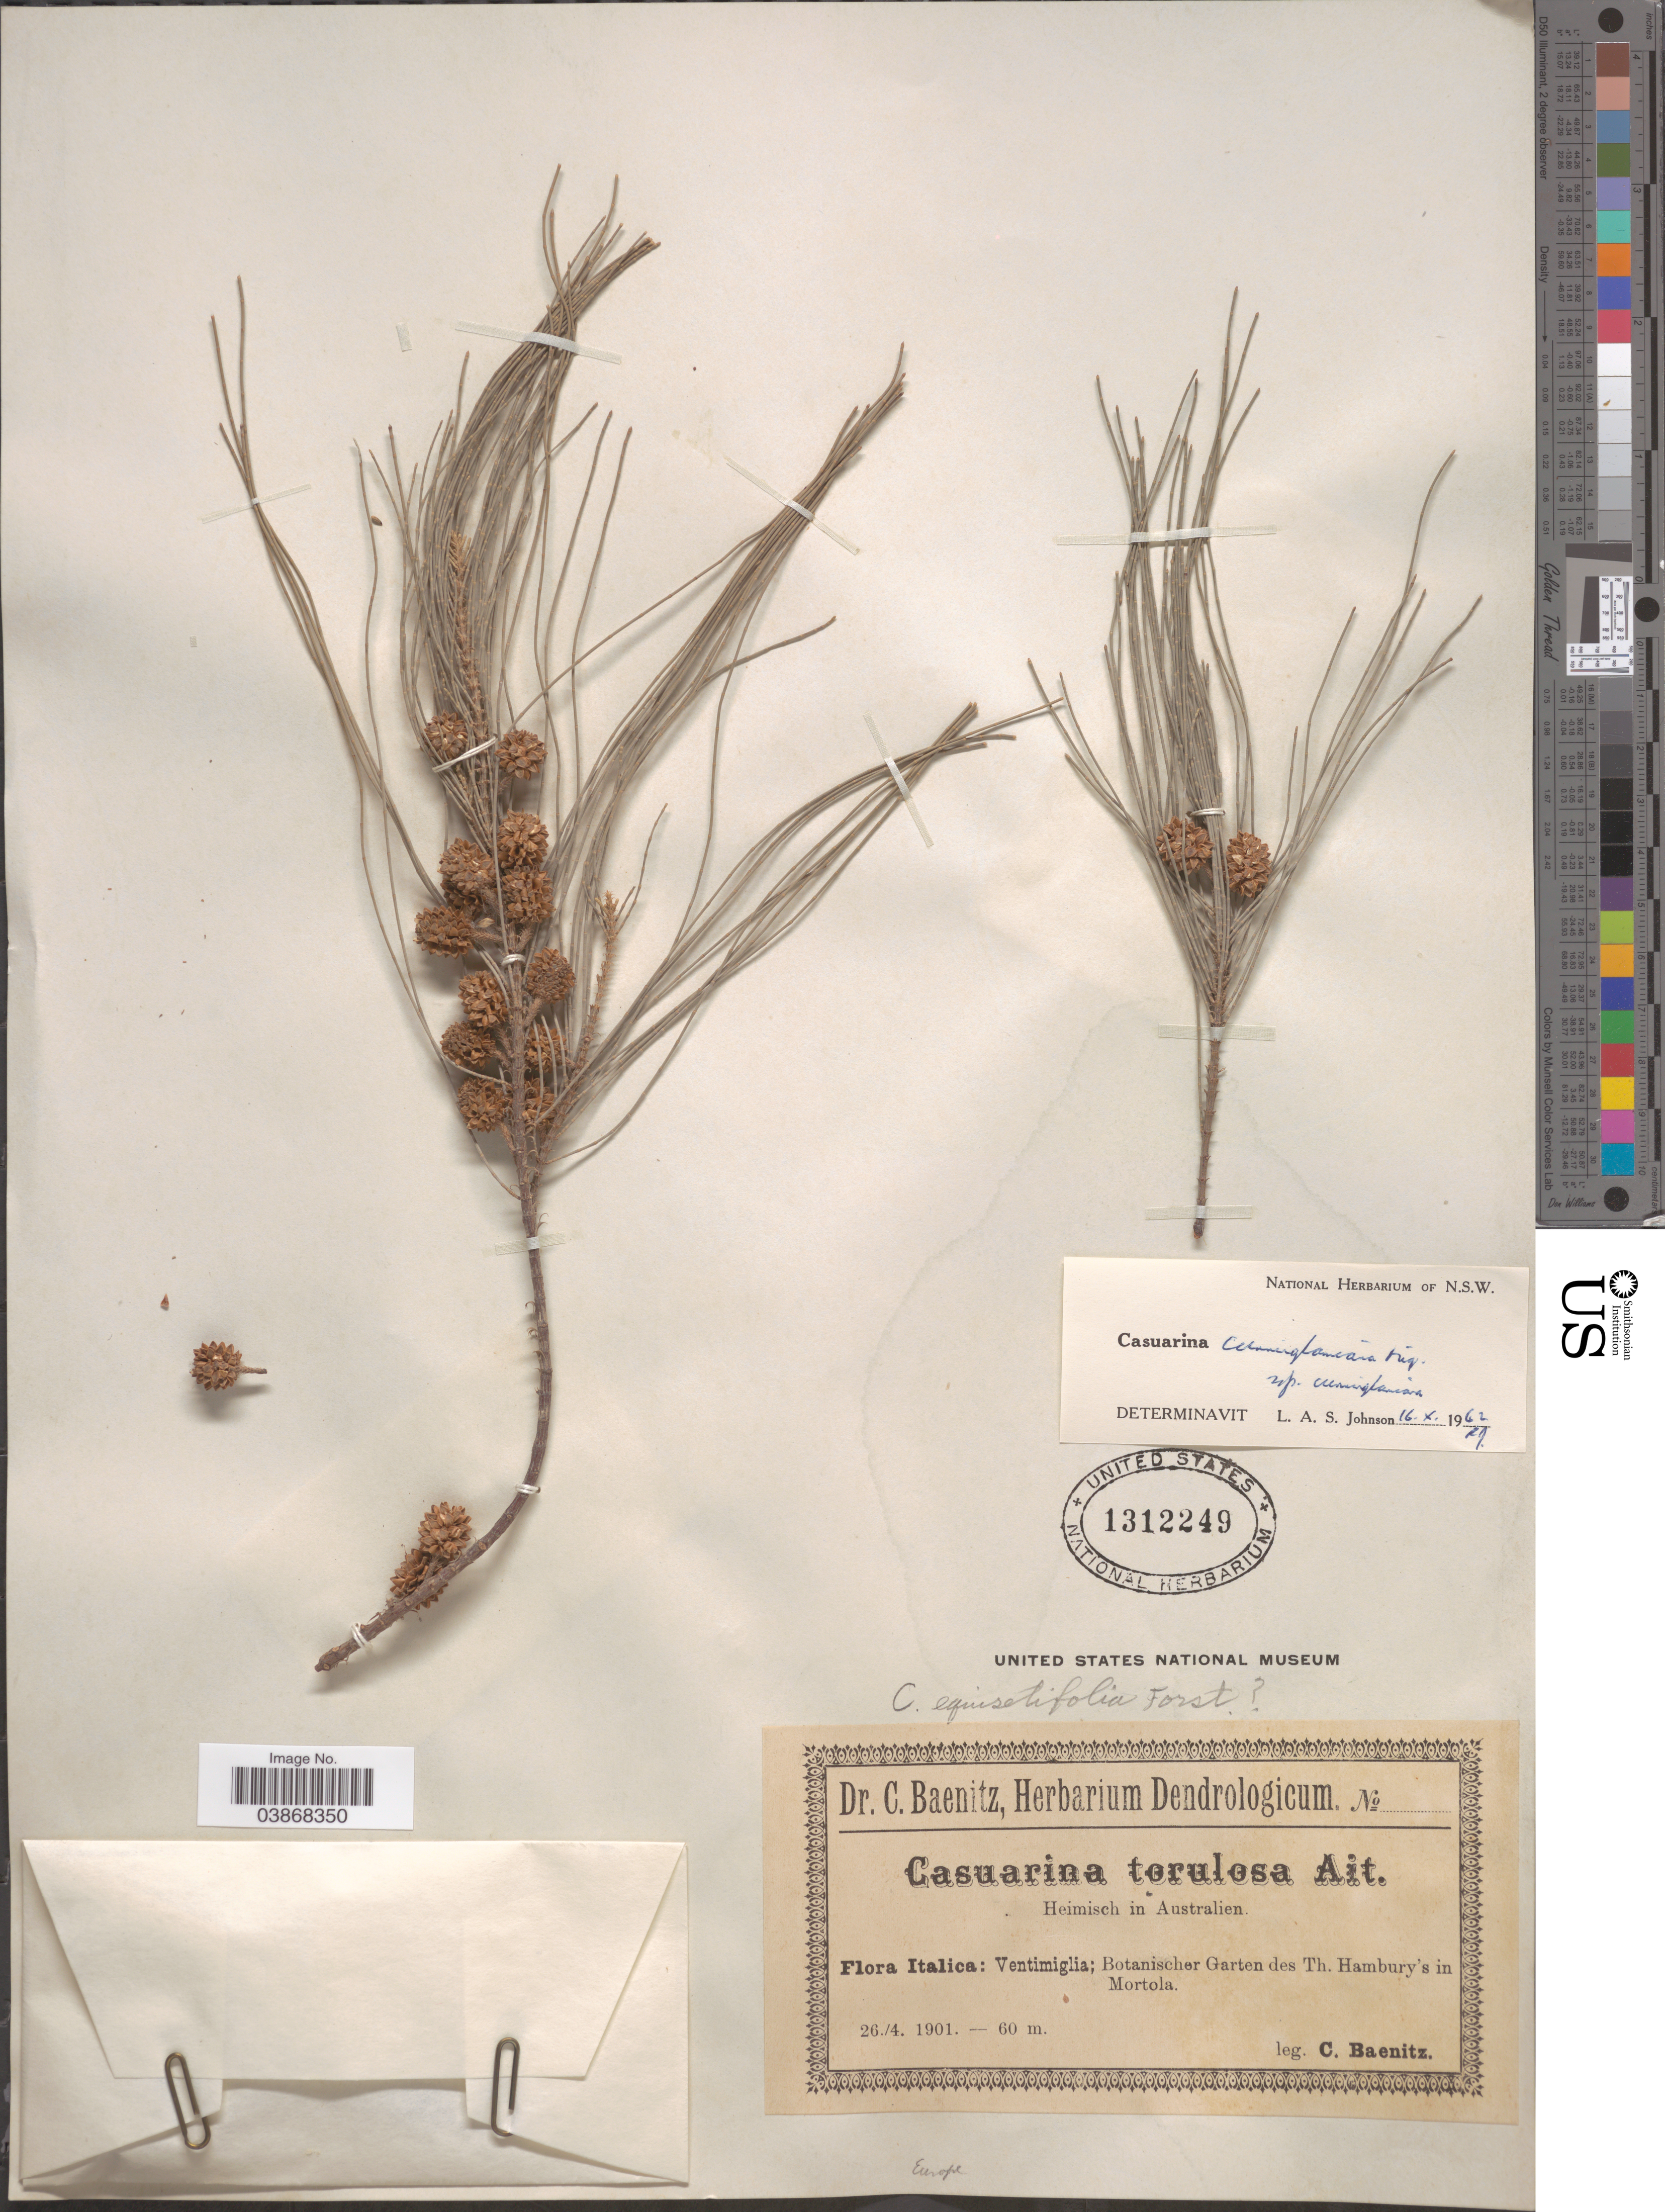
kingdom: Plantae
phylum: Tracheophyta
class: Magnoliopsida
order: Fagales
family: Casuarinaceae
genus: Casuarina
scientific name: Casuarina cunninghamiana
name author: Miq.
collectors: C. G. Baenitz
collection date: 1901-04-26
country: Italy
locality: Ventimiglia; Botanischer Garten des Th. Hambury's in Mortola.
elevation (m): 60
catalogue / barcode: US 1312249